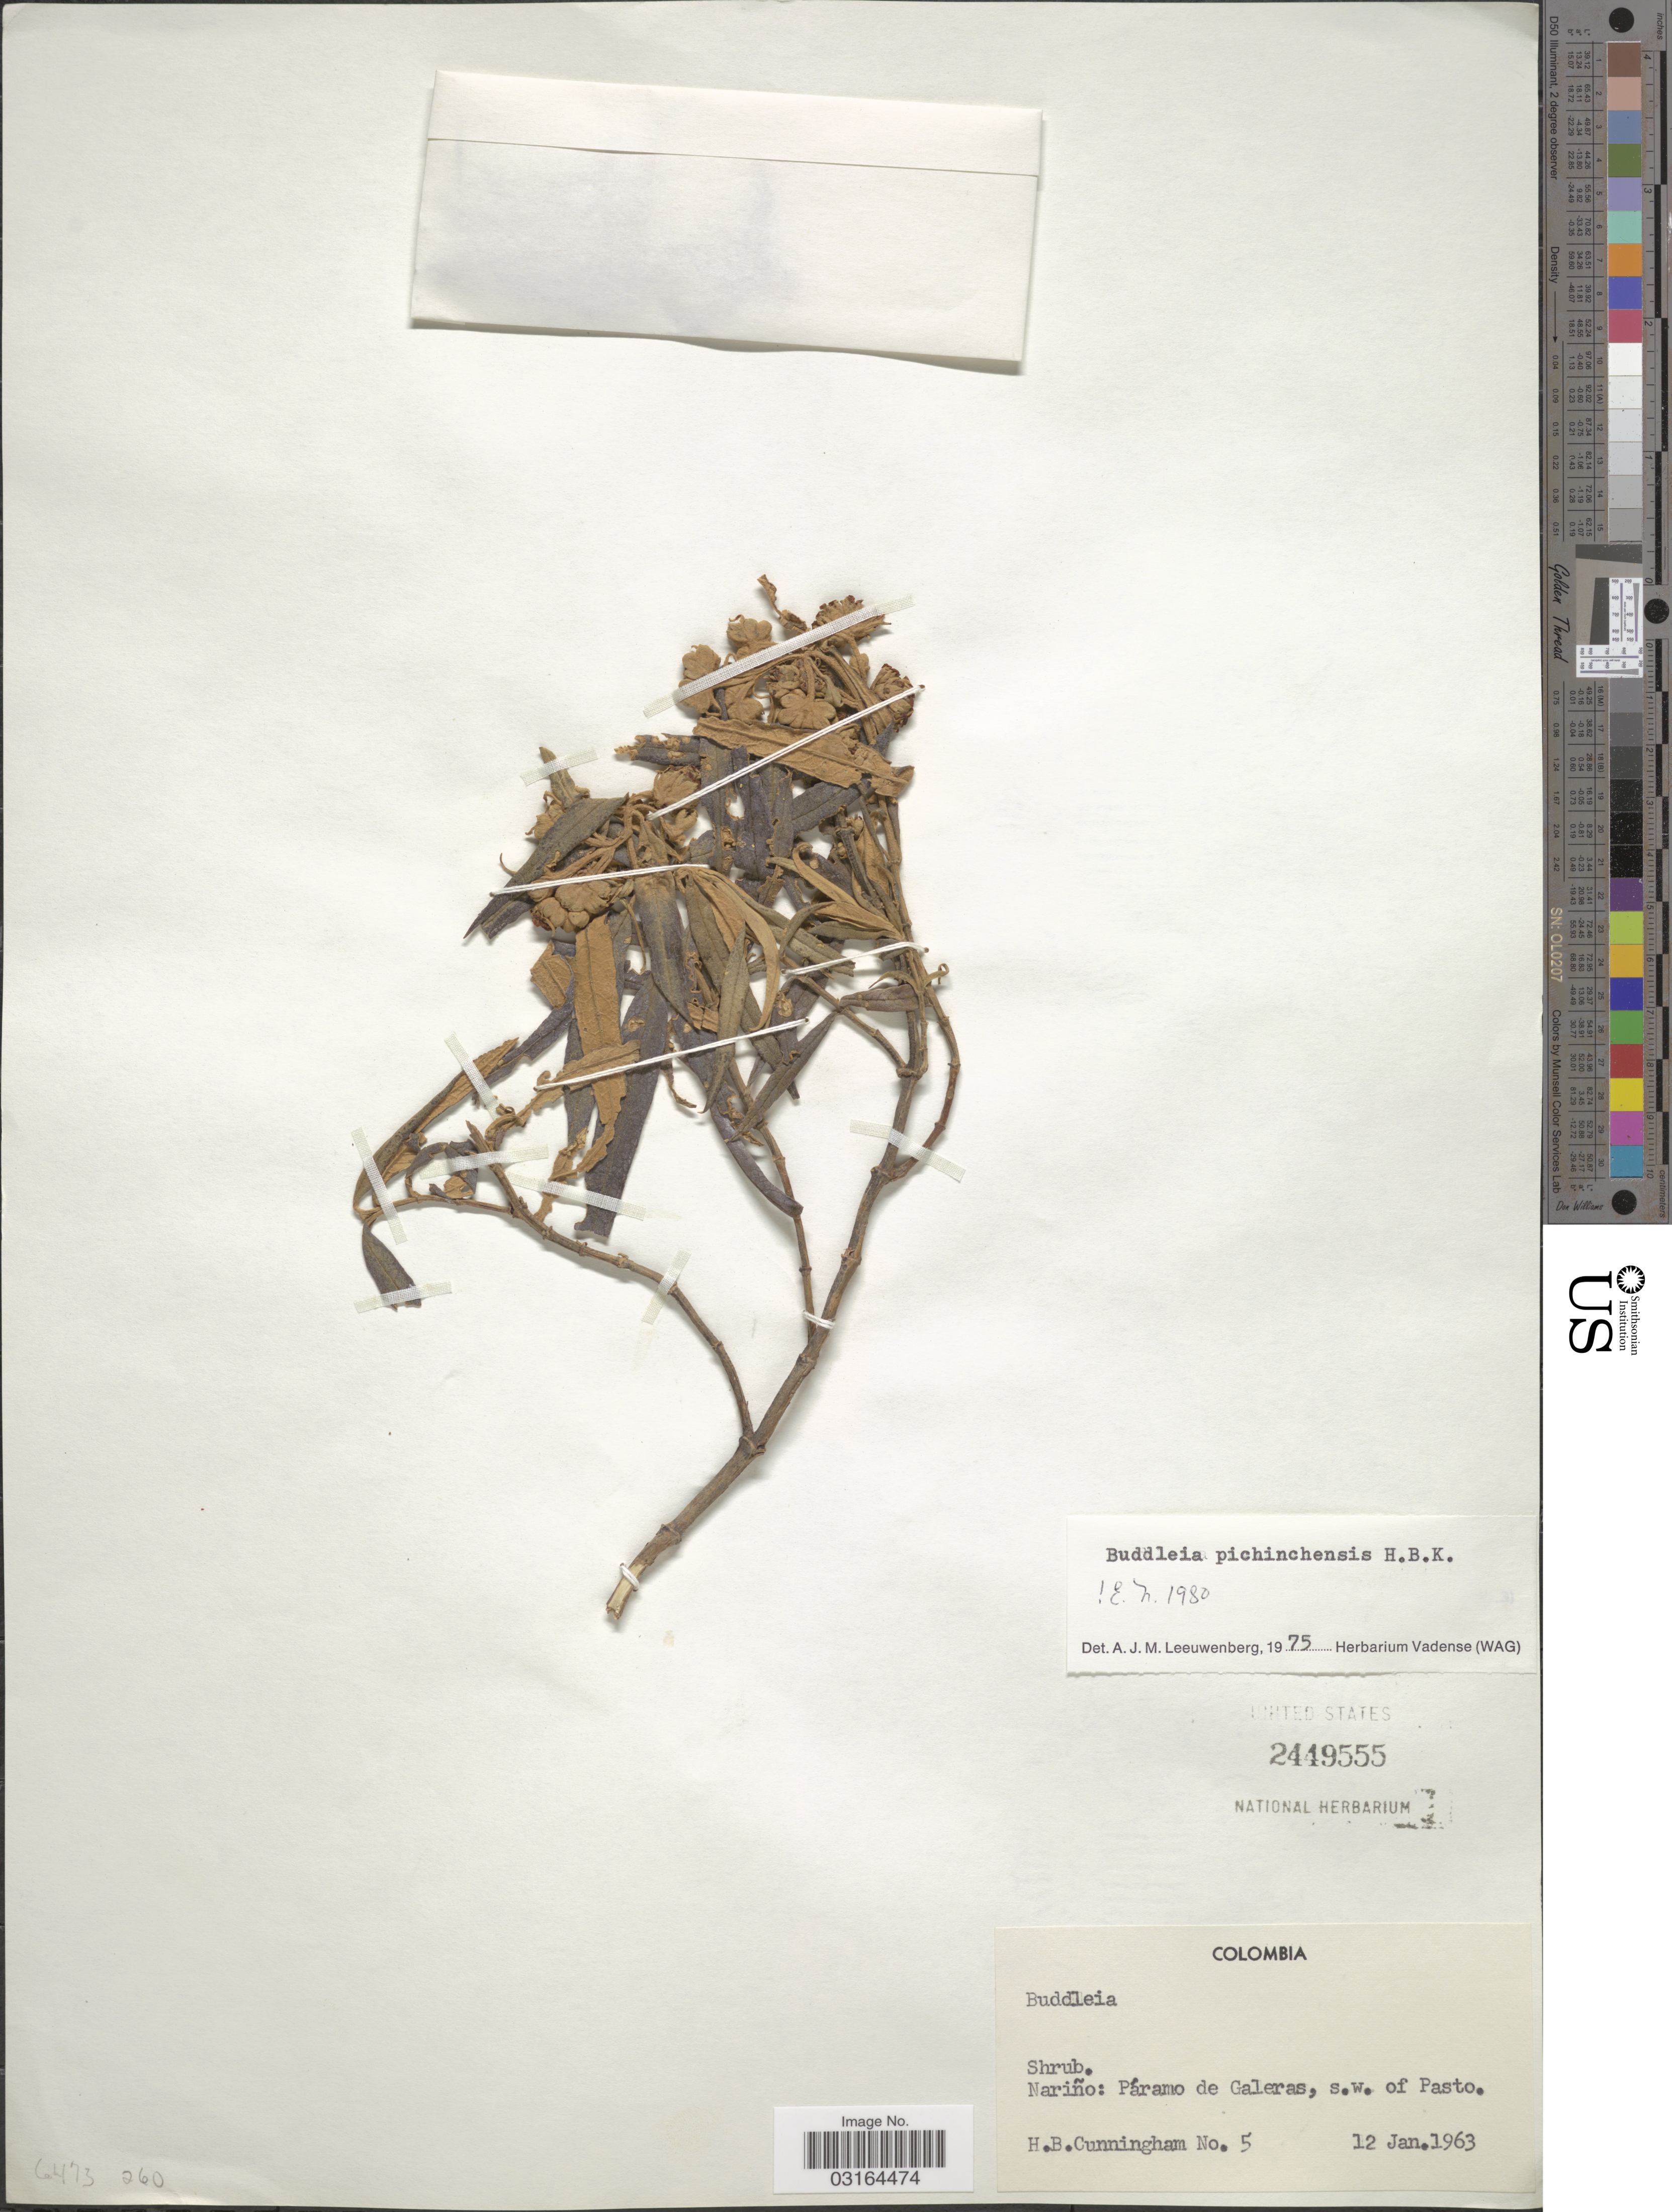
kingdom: Plantae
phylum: Tracheophyta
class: Magnoliopsida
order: Lamiales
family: Scrophulariaceae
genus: Buddleja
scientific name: Buddleja pichinchensis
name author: Kunth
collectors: H. Cunningham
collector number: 5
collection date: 1963-01-12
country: Colombia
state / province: Nariño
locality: Nariño: Páramo de Galeras, s. w. of Pasto.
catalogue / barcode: US 2449555